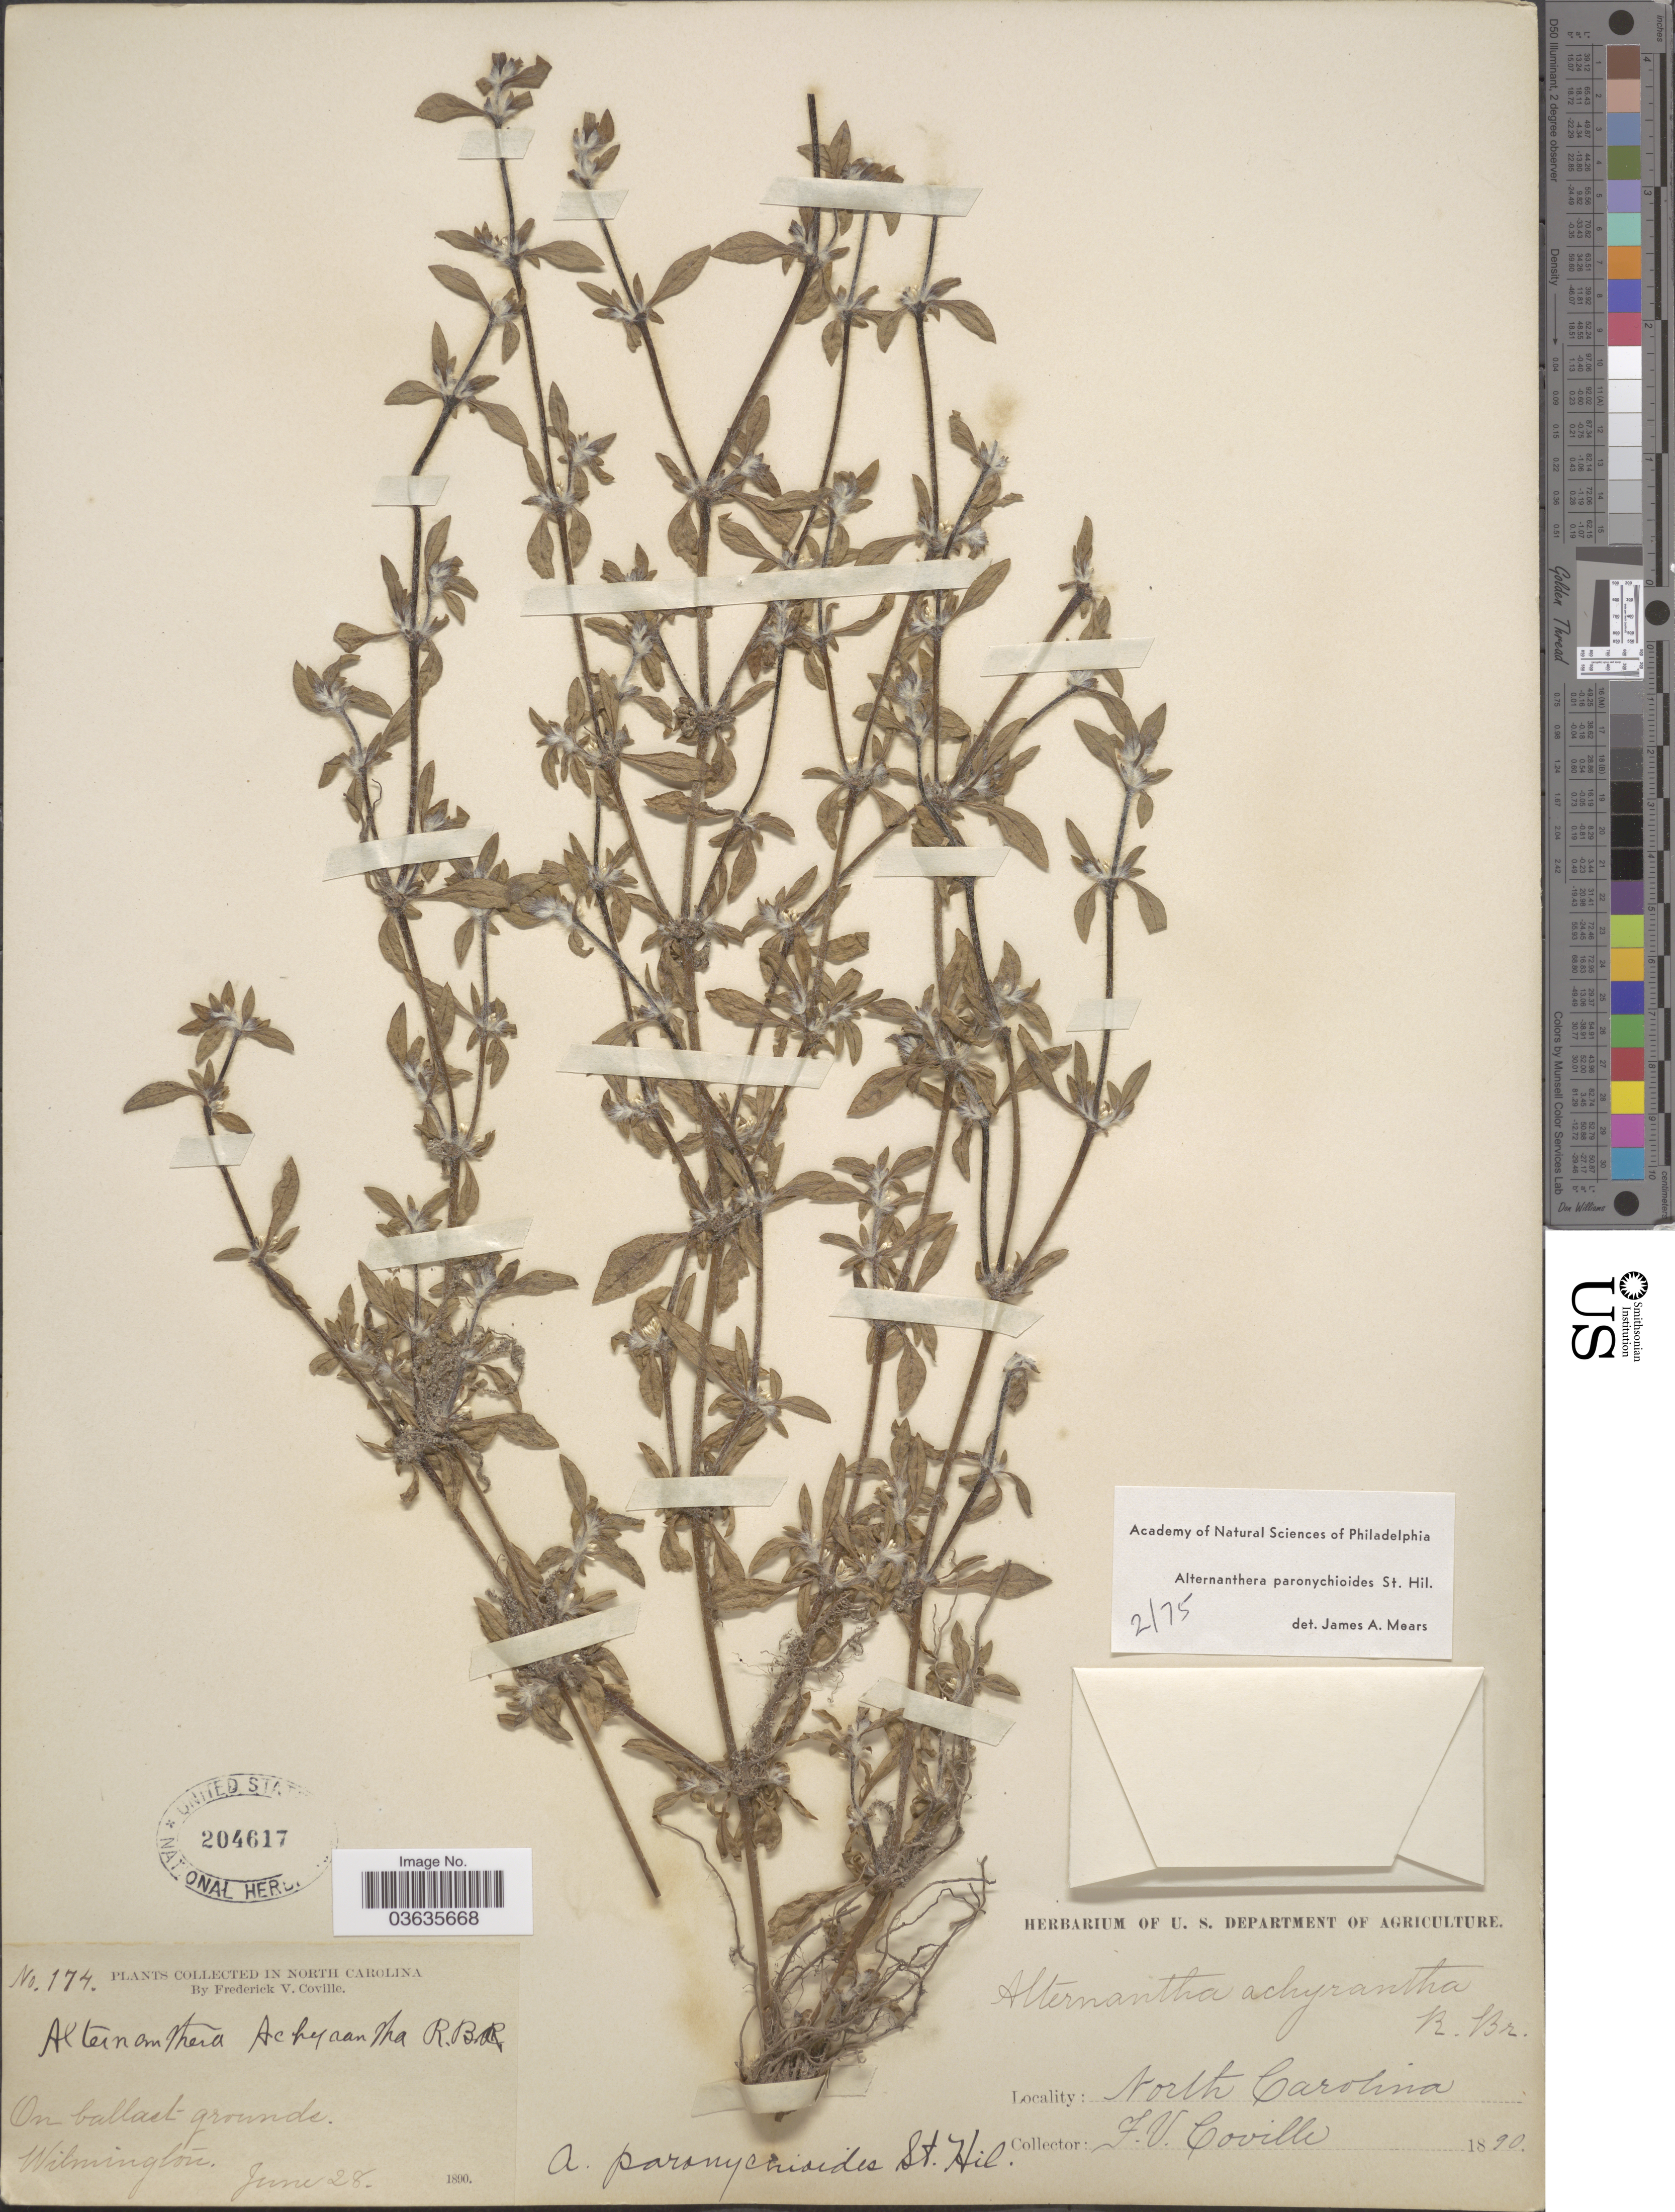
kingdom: Plantae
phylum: Tracheophyta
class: Magnoliopsida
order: Caryophyllales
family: Amaranthaceae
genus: Alternanthera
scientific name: Alternanthera paronychioides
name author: A. St.-Hil.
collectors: F. V. Coville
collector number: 174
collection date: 1890-06-28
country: United States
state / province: North Carolina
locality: Wilmington.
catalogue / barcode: US 204617